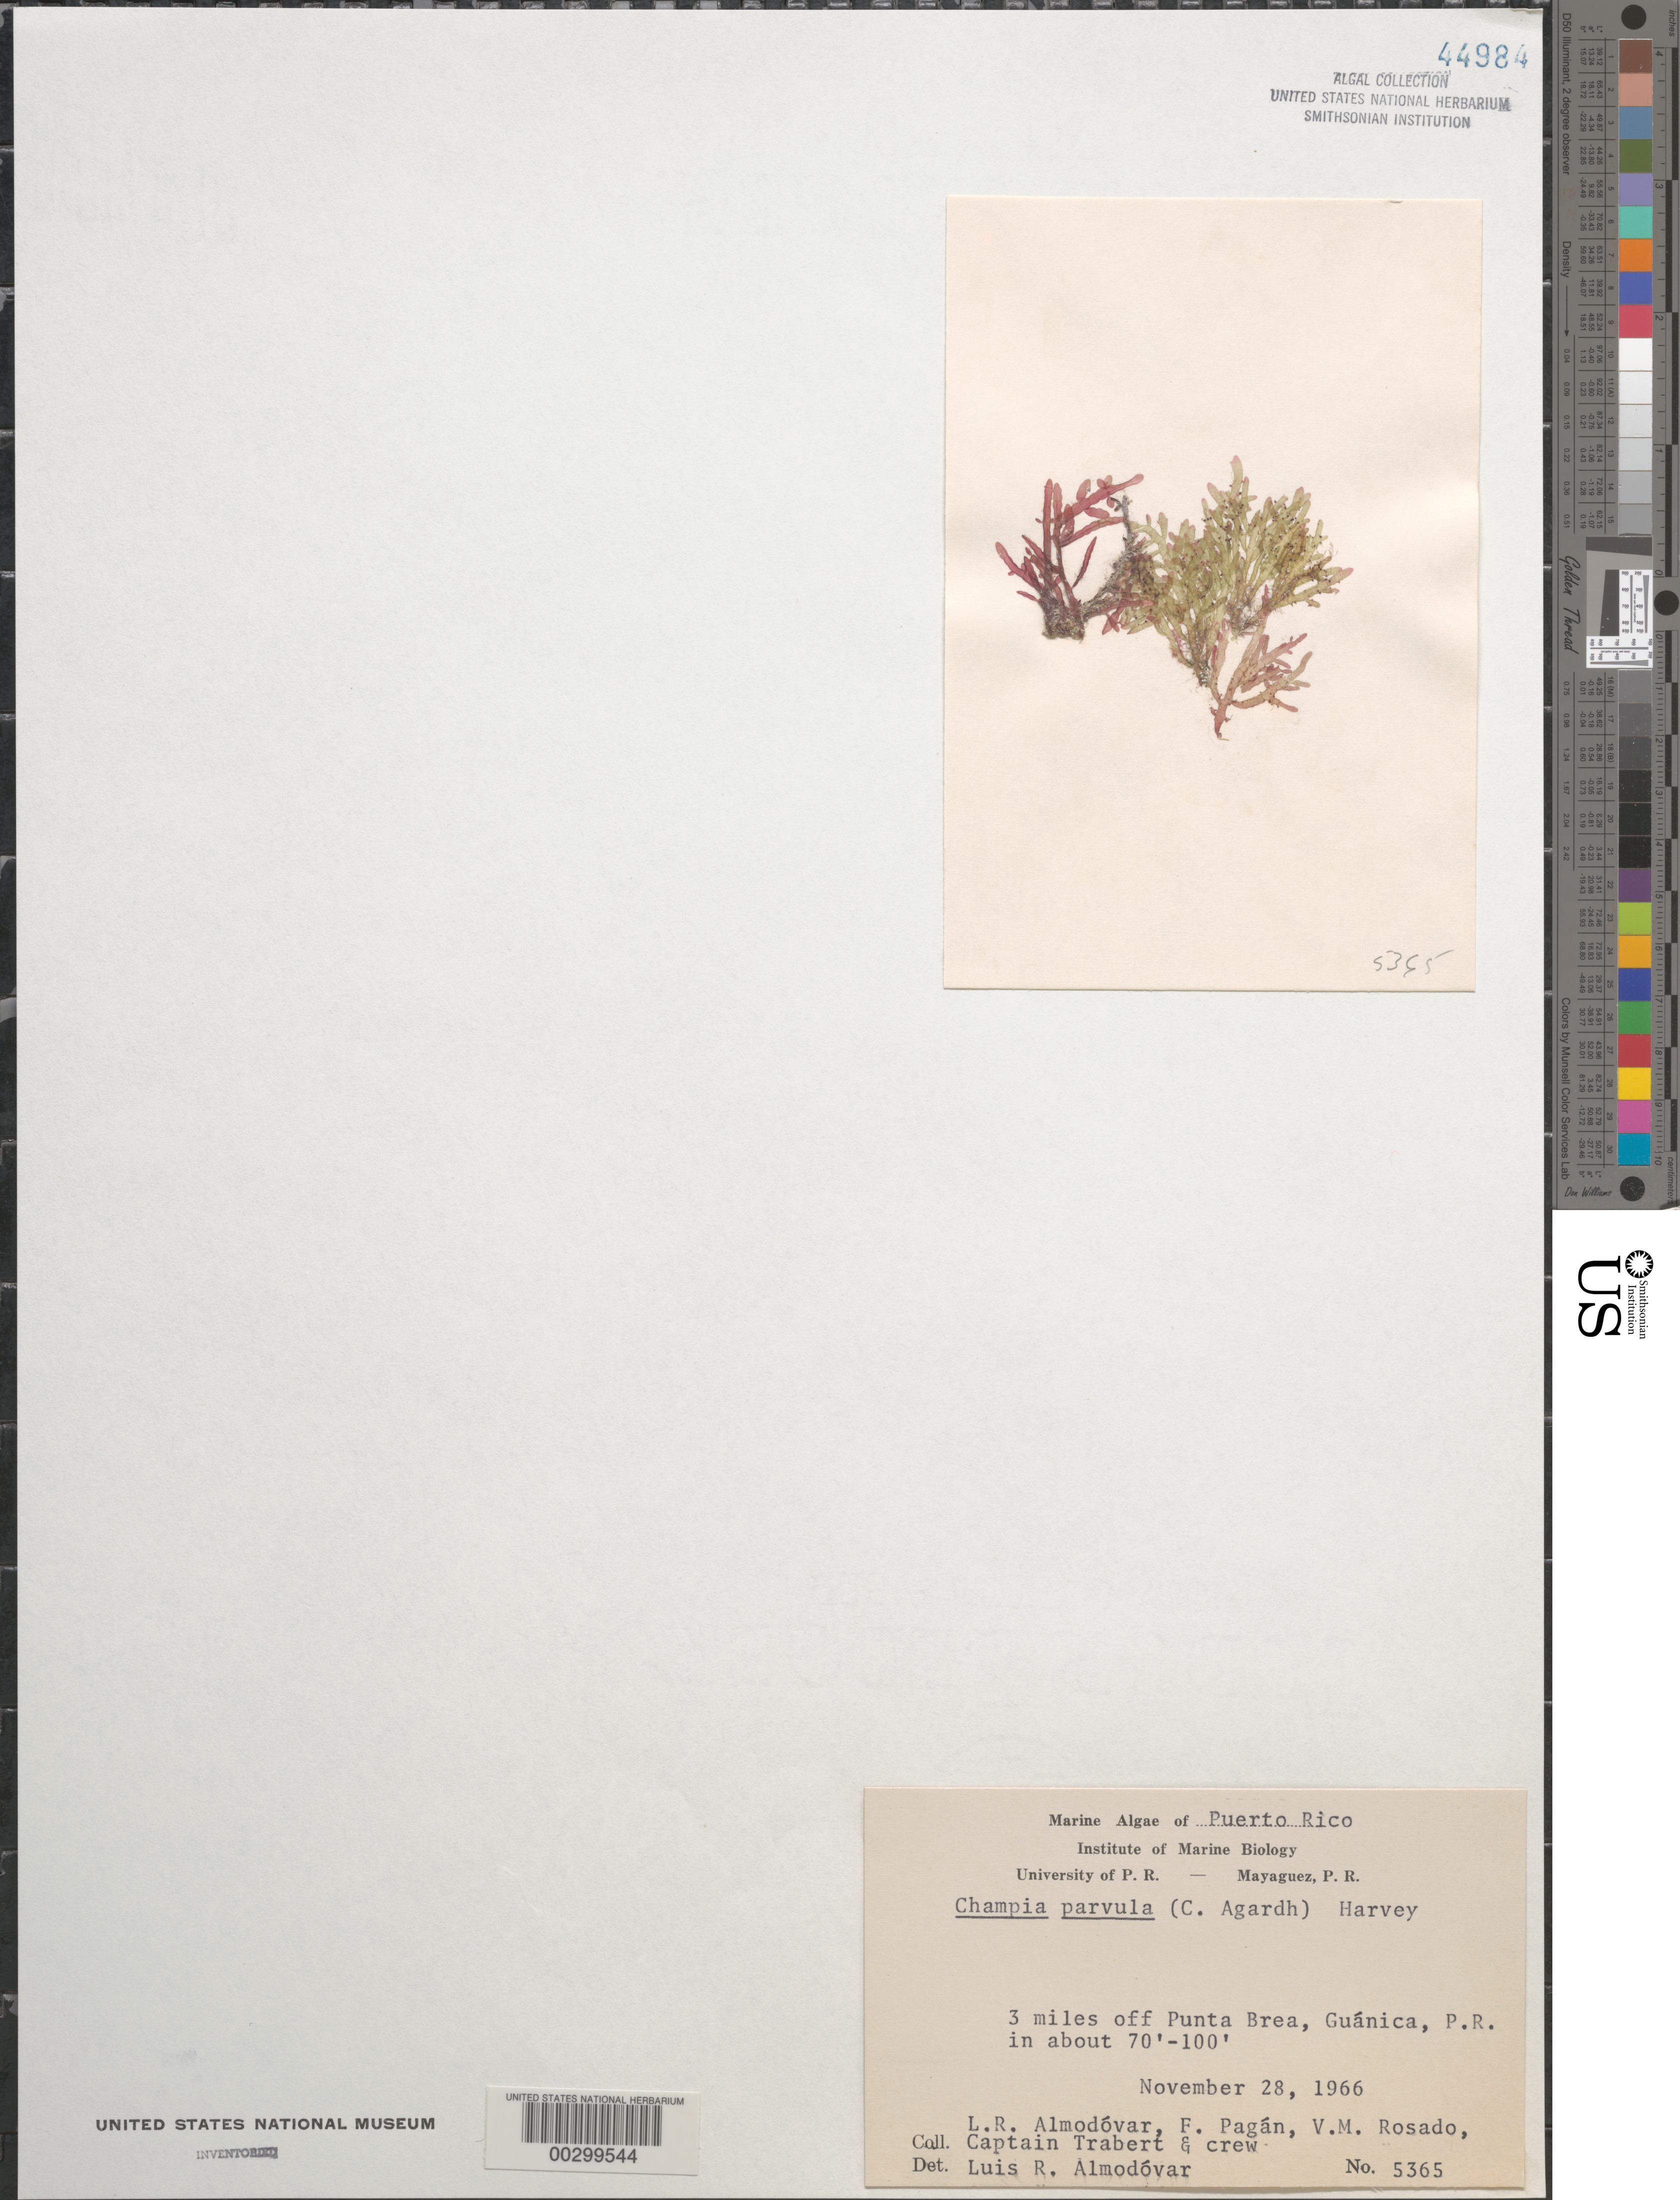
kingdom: Plantae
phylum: Rhodophyta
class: Florideophyceae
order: Rhodymeniales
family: Champiaceae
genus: Champia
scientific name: Champia parvula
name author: (C. Agardh) Harv.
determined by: Almodovar, L. R.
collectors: L. Almodovar, F. Pagan, V. Rosado, C. Trabert & Crew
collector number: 5365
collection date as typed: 28 Nov 1966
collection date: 1966-11-28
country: Puerto Rico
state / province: Guanica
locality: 3 miles off Punta Brea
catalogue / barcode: US 44984